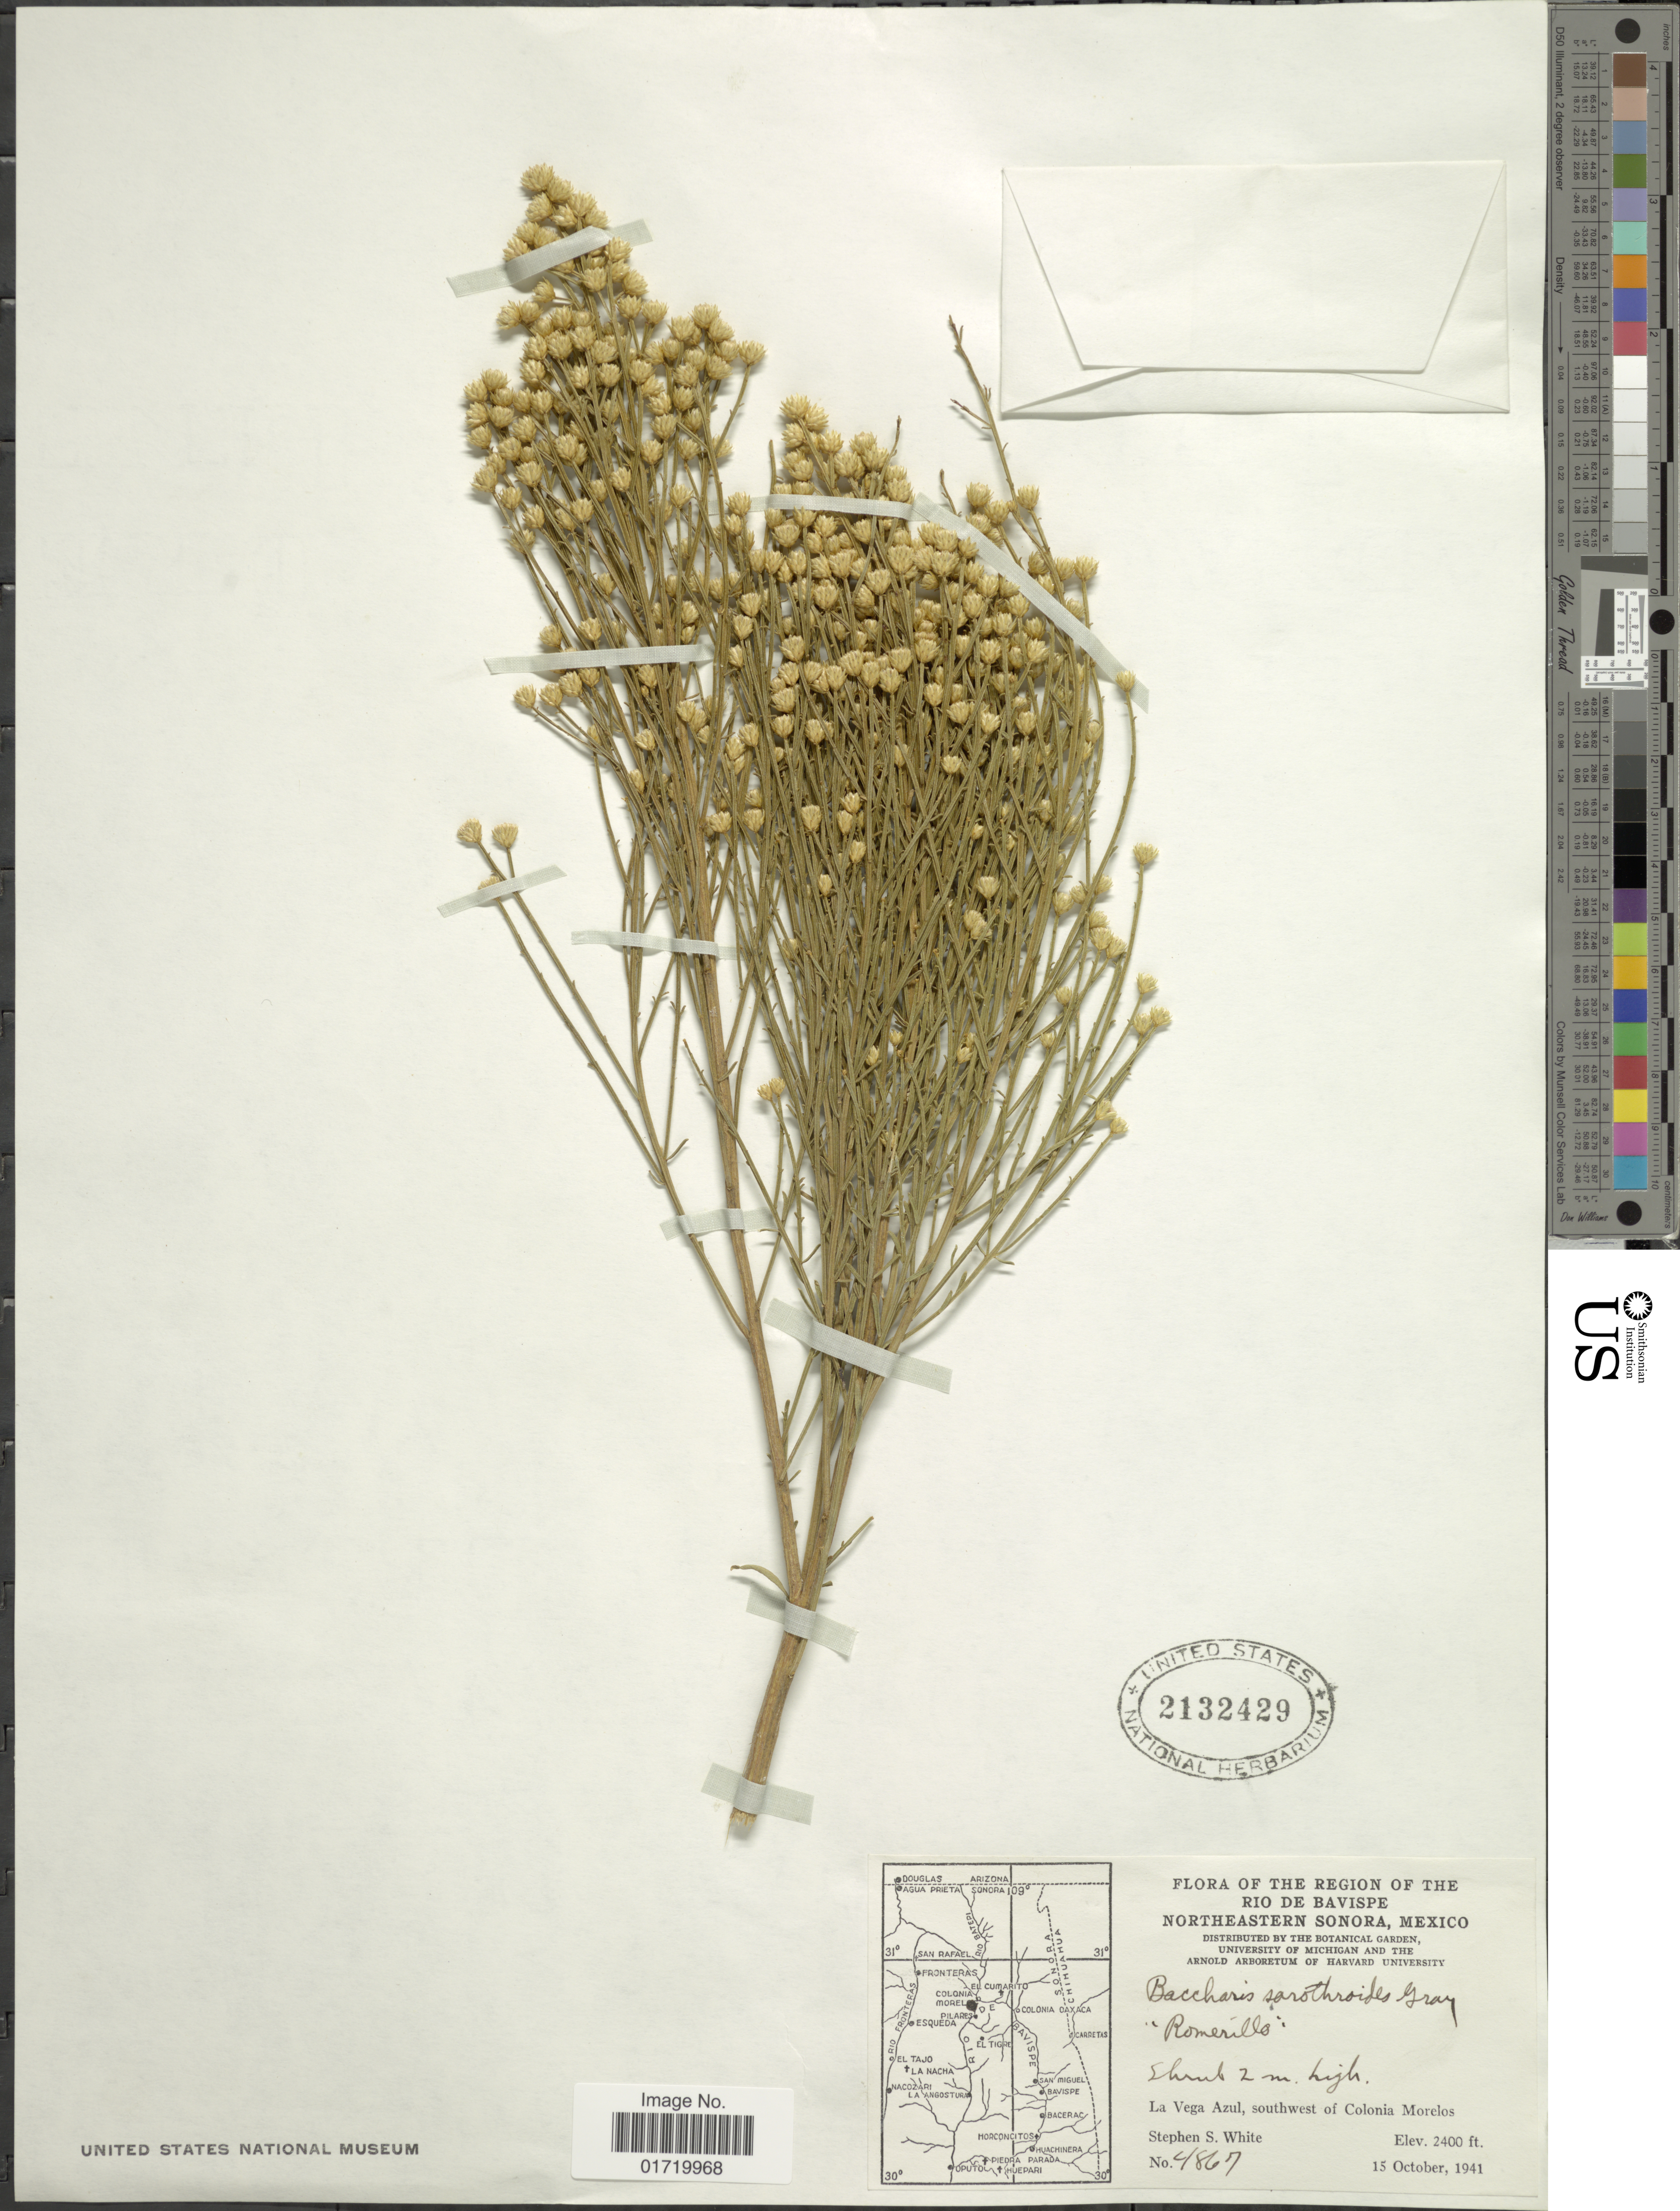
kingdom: Plantae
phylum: Tracheophyta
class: Magnoliopsida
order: Asterales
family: Asteraceae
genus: Baccharis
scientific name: Baccharis sarothroides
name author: A. Gray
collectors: S. S. White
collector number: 4867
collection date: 1941-10-15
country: Mexico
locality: Region of the Rio de Bavispe, Northeastern Sonora, La Vega Azul, southwest of Colonia Morelos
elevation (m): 732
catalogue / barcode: US 2132429